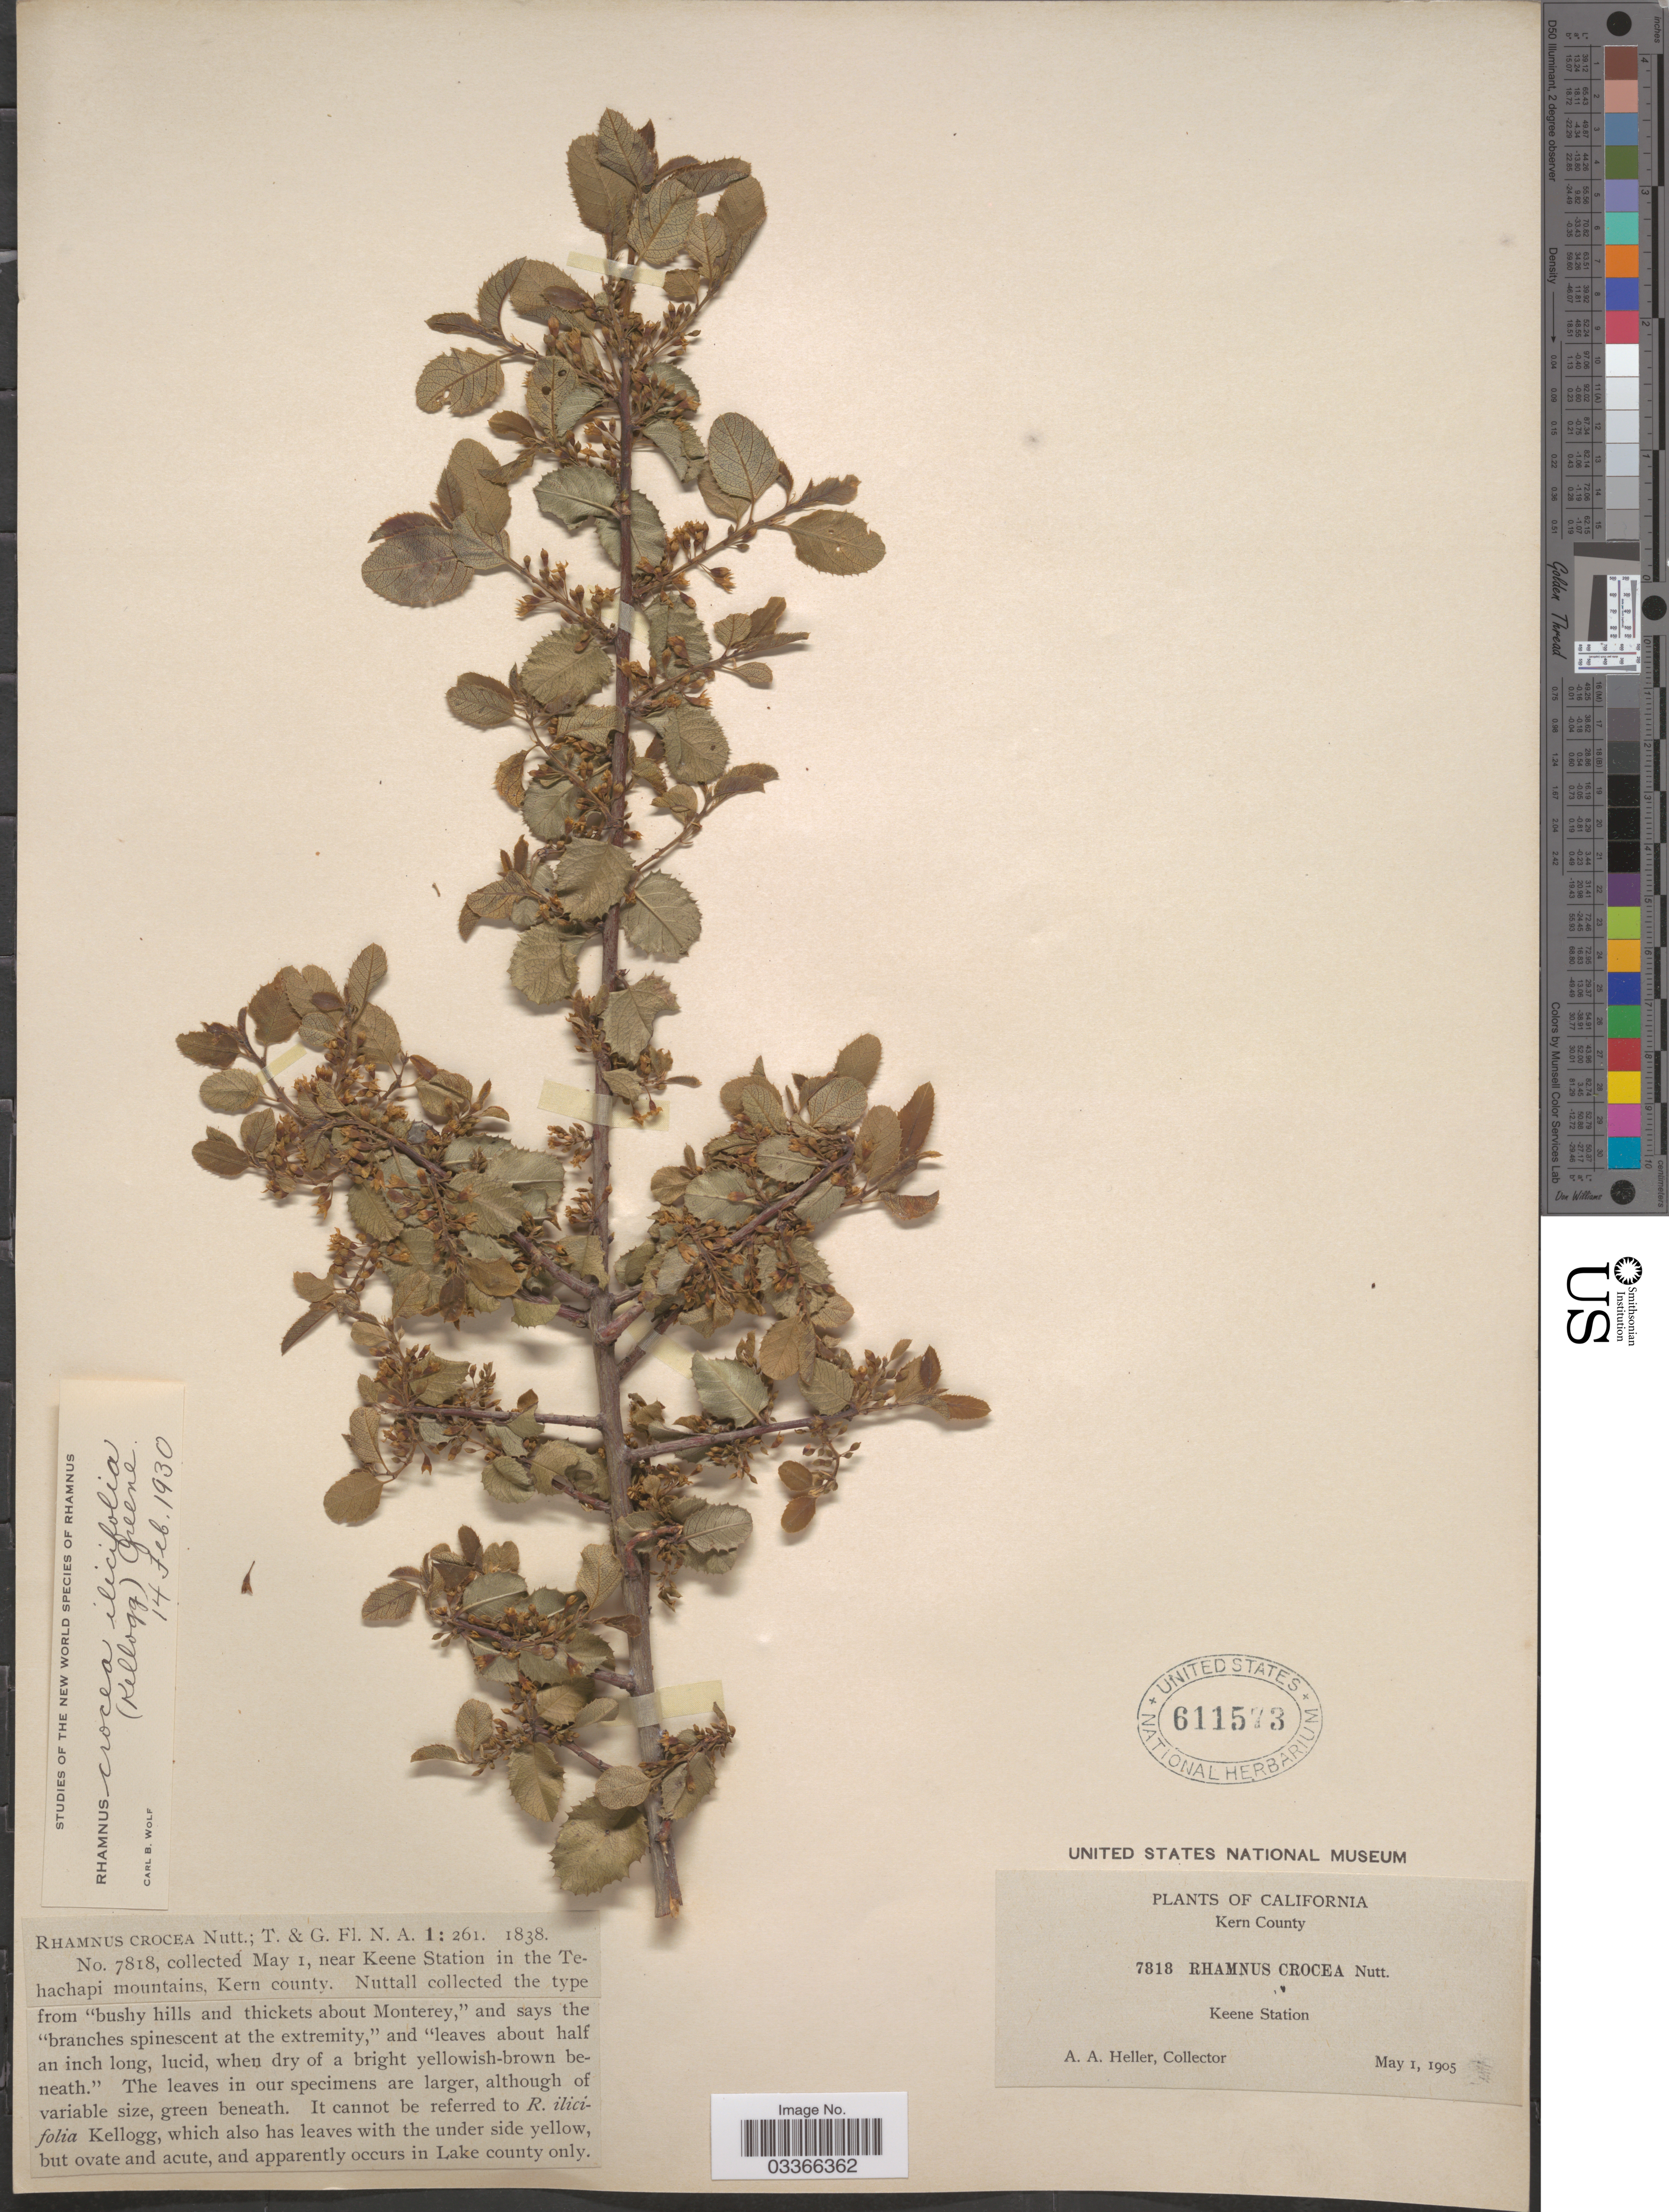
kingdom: Plantae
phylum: Tracheophyta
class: Magnoliopsida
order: Rosales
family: Rhamnaceae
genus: Rhamnus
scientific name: Rhamnus crocea var. ilicifolia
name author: (Kellogg) Greene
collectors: A. A. Heller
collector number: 7818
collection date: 1905-05-01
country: United States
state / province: California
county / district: Kern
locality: Near Keene Station in the Tehachapi mountains, Kern County.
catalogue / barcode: US 611573